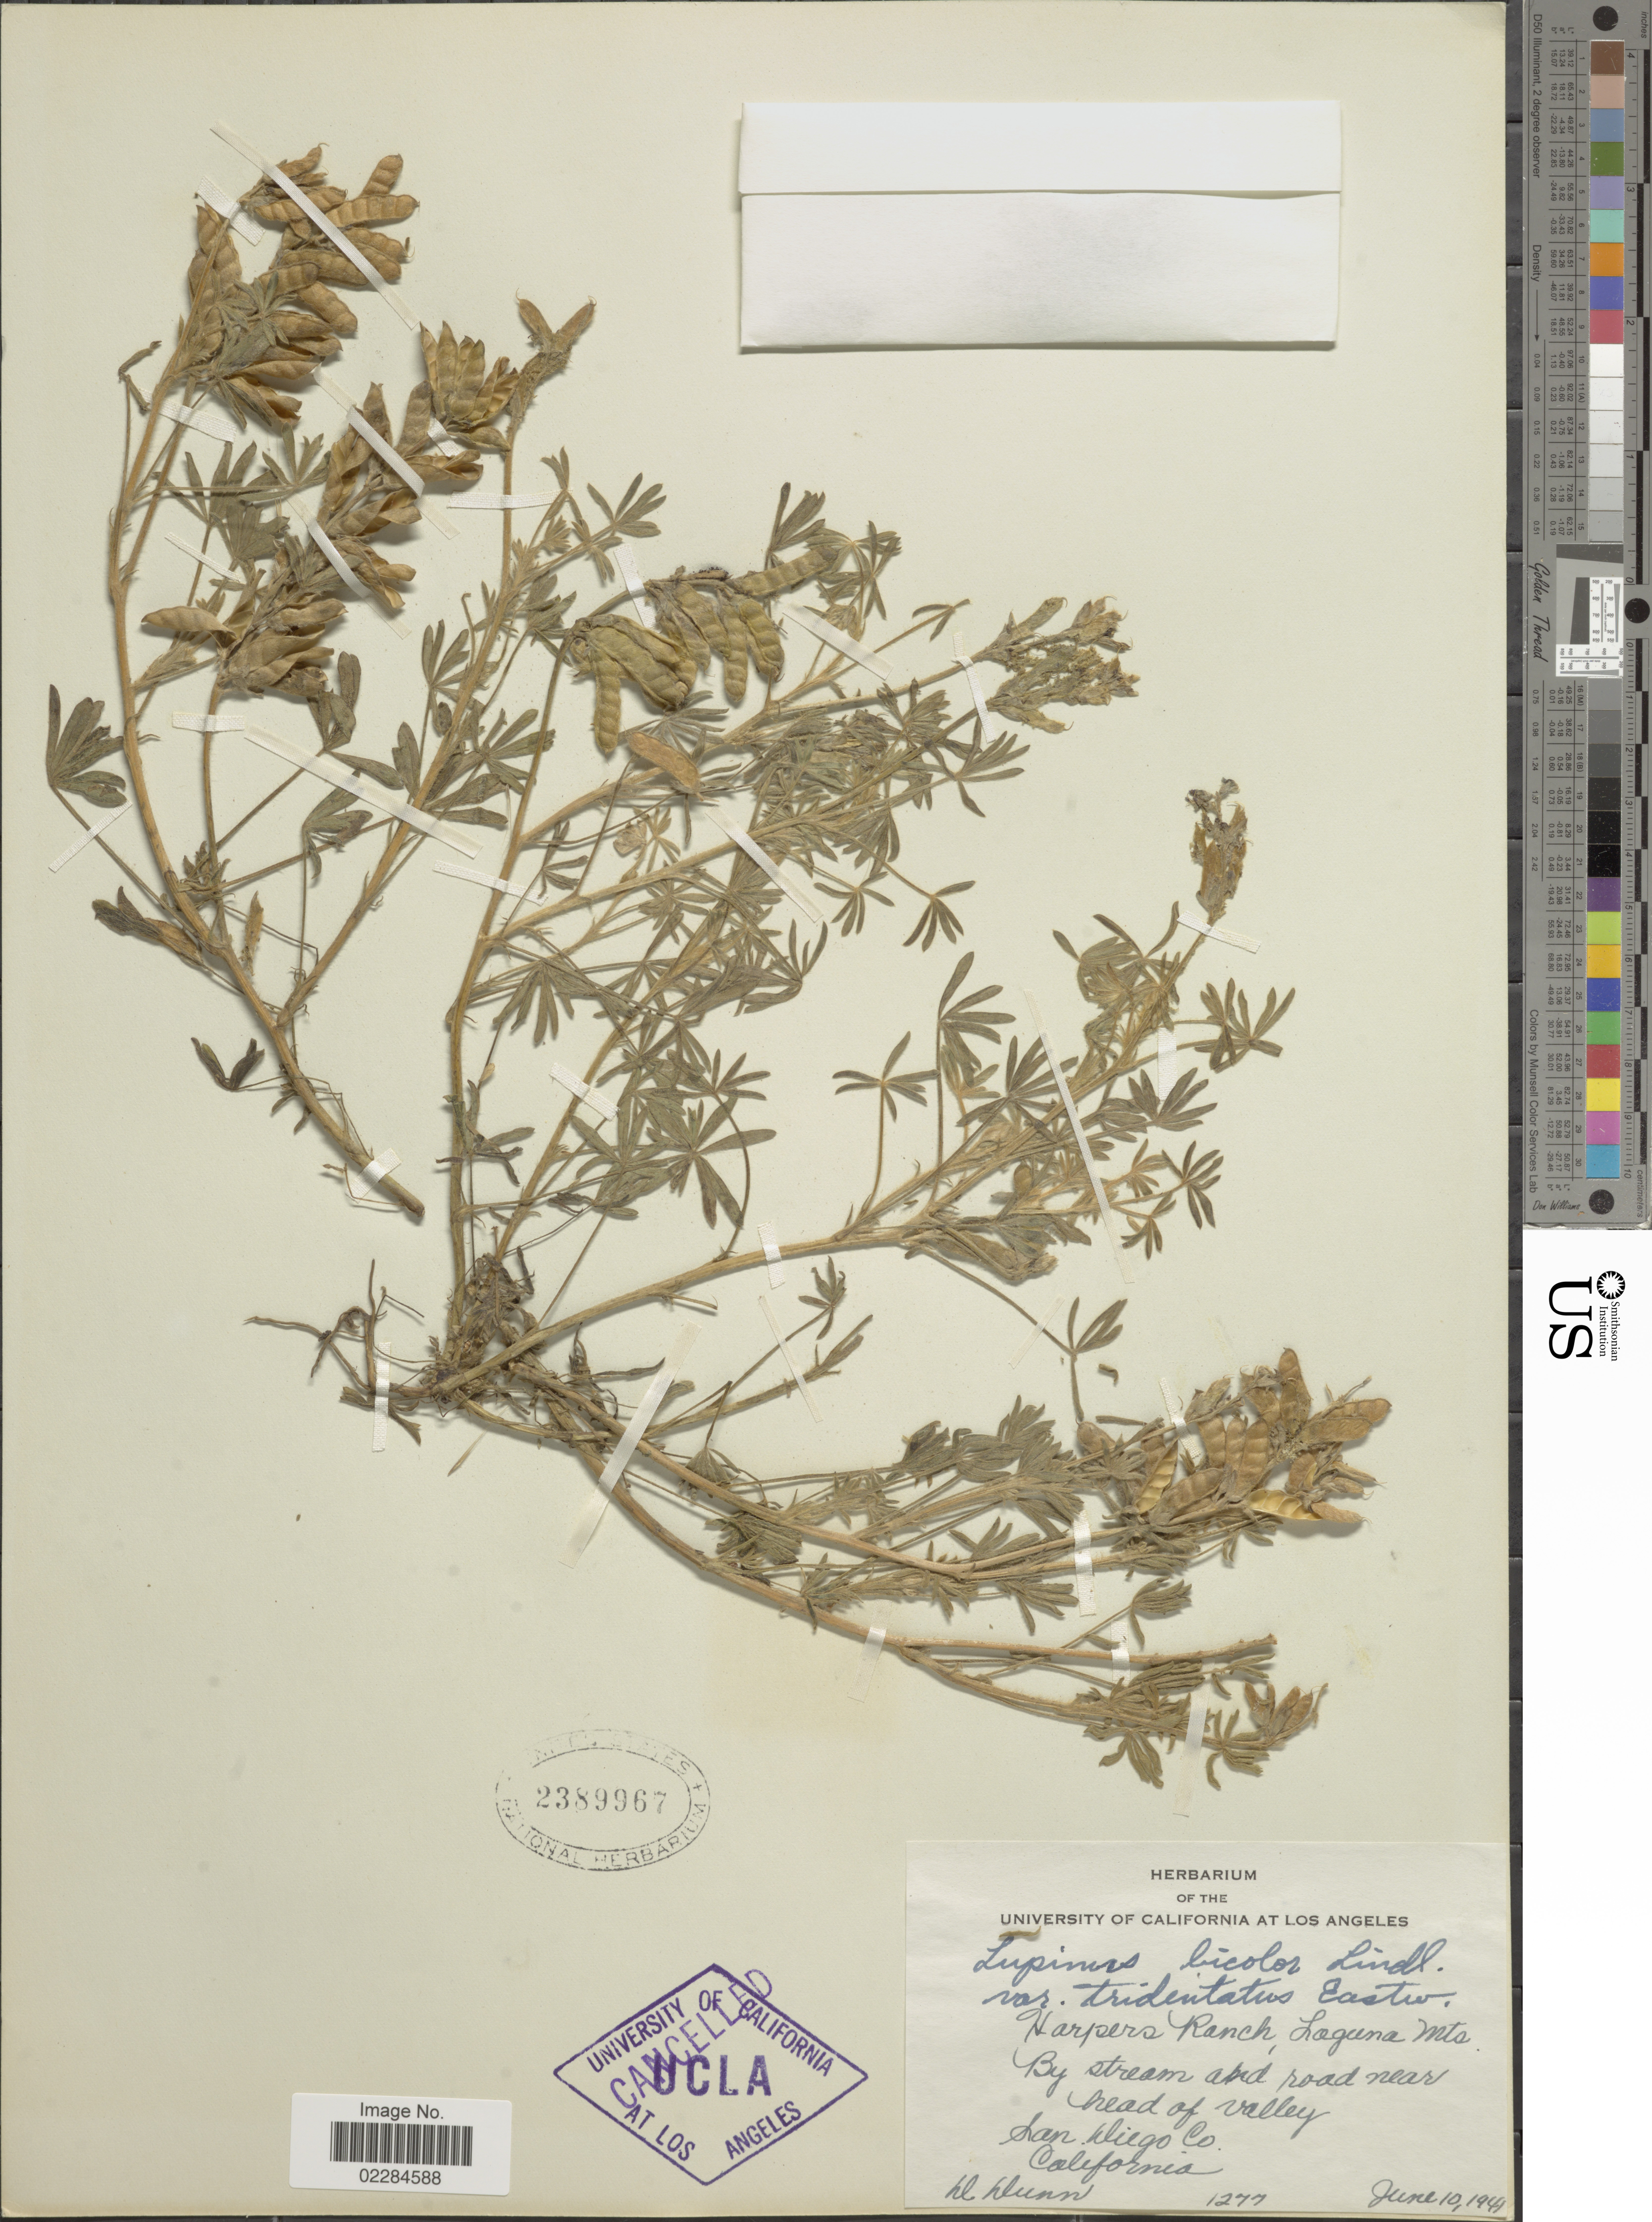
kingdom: Plantae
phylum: Tracheophyta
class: Magnoliopsida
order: Fabales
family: Fabaceae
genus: Lupinus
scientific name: Lupinus bicolor var. tridentatus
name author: Lindl.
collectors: D. Dunn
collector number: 1277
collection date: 1944-06-10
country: United States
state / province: California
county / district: San Diego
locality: Harpers Ranch, Laguna Mts. By stream and road near head of valley. San Diego Co.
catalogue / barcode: US 2389967